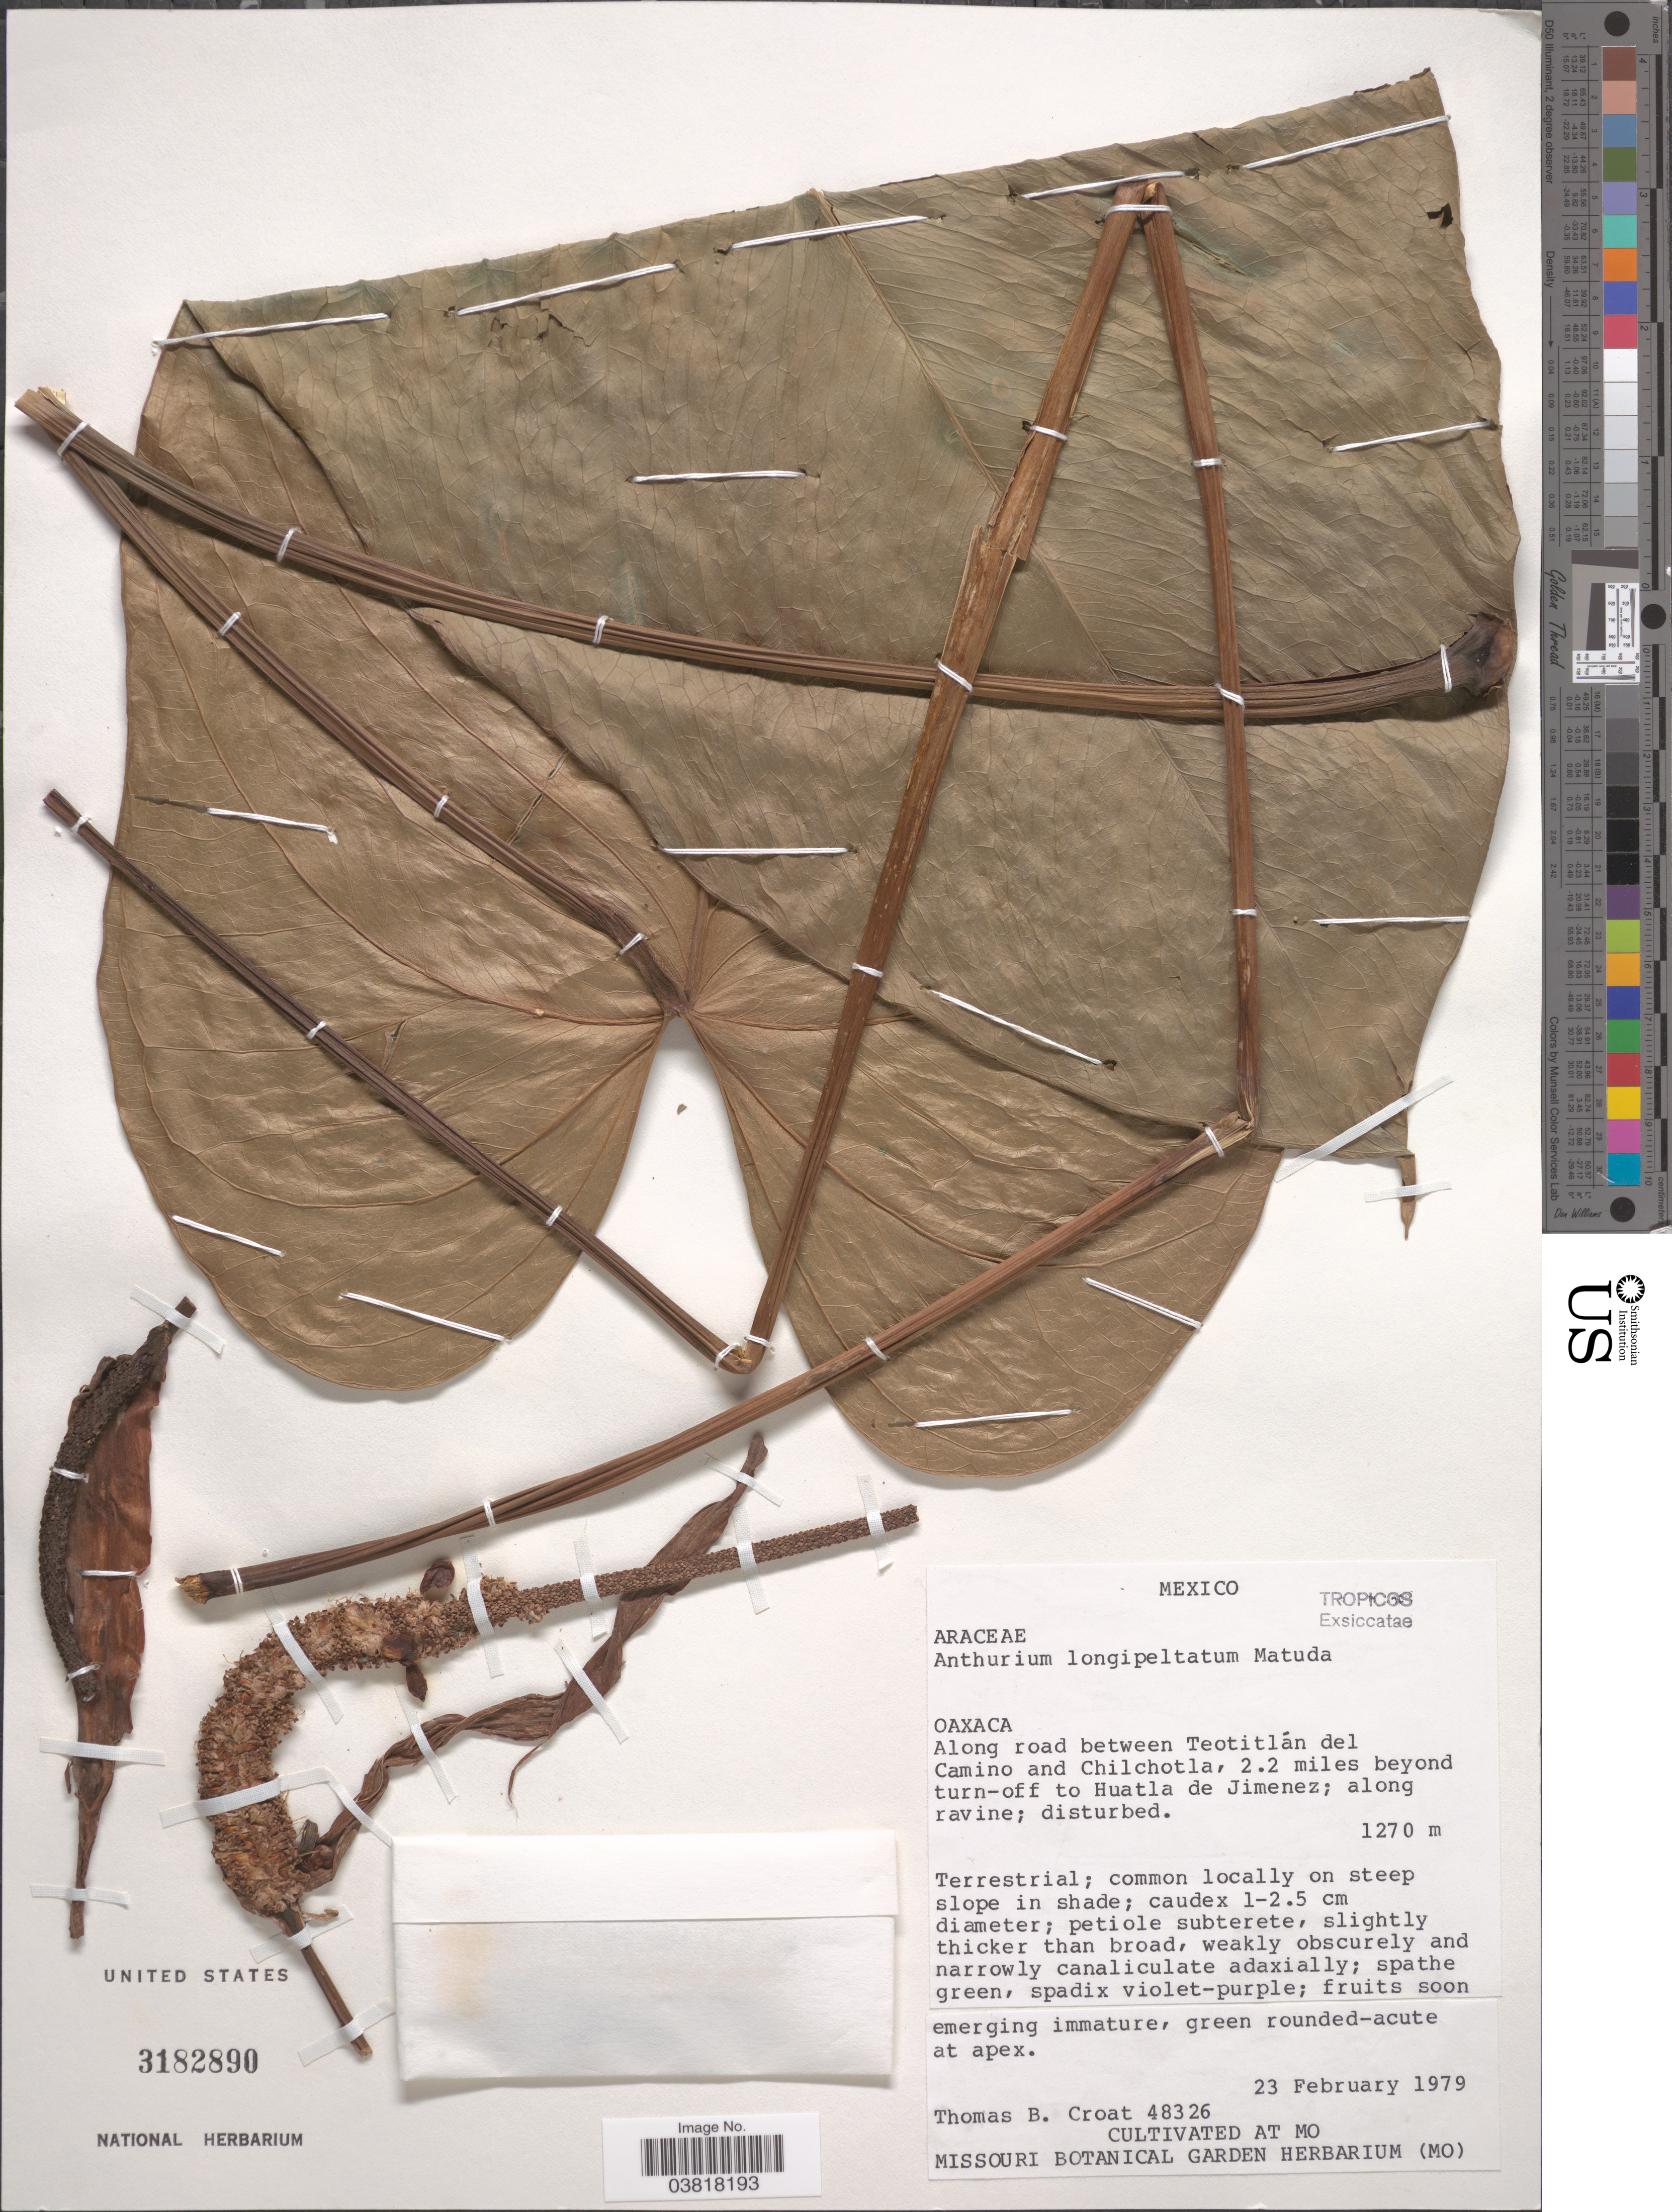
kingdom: Plantae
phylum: Tracheophyta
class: Liliopsida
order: Alismatales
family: Araceae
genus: Anthurium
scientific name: Anthurium longipeltatum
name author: Matuda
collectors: T. B. Croat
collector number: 48326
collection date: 1979-02-23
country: Mexico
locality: Cultivated at Missouri Botanical Garden Herbarium. [unsure placement] Oaxaca. Along road between Teotitlán del Camino and Chilchotla, 2.2 miles beyond turn-off to Huatla de Jimenez.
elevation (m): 1270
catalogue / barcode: US 3182890